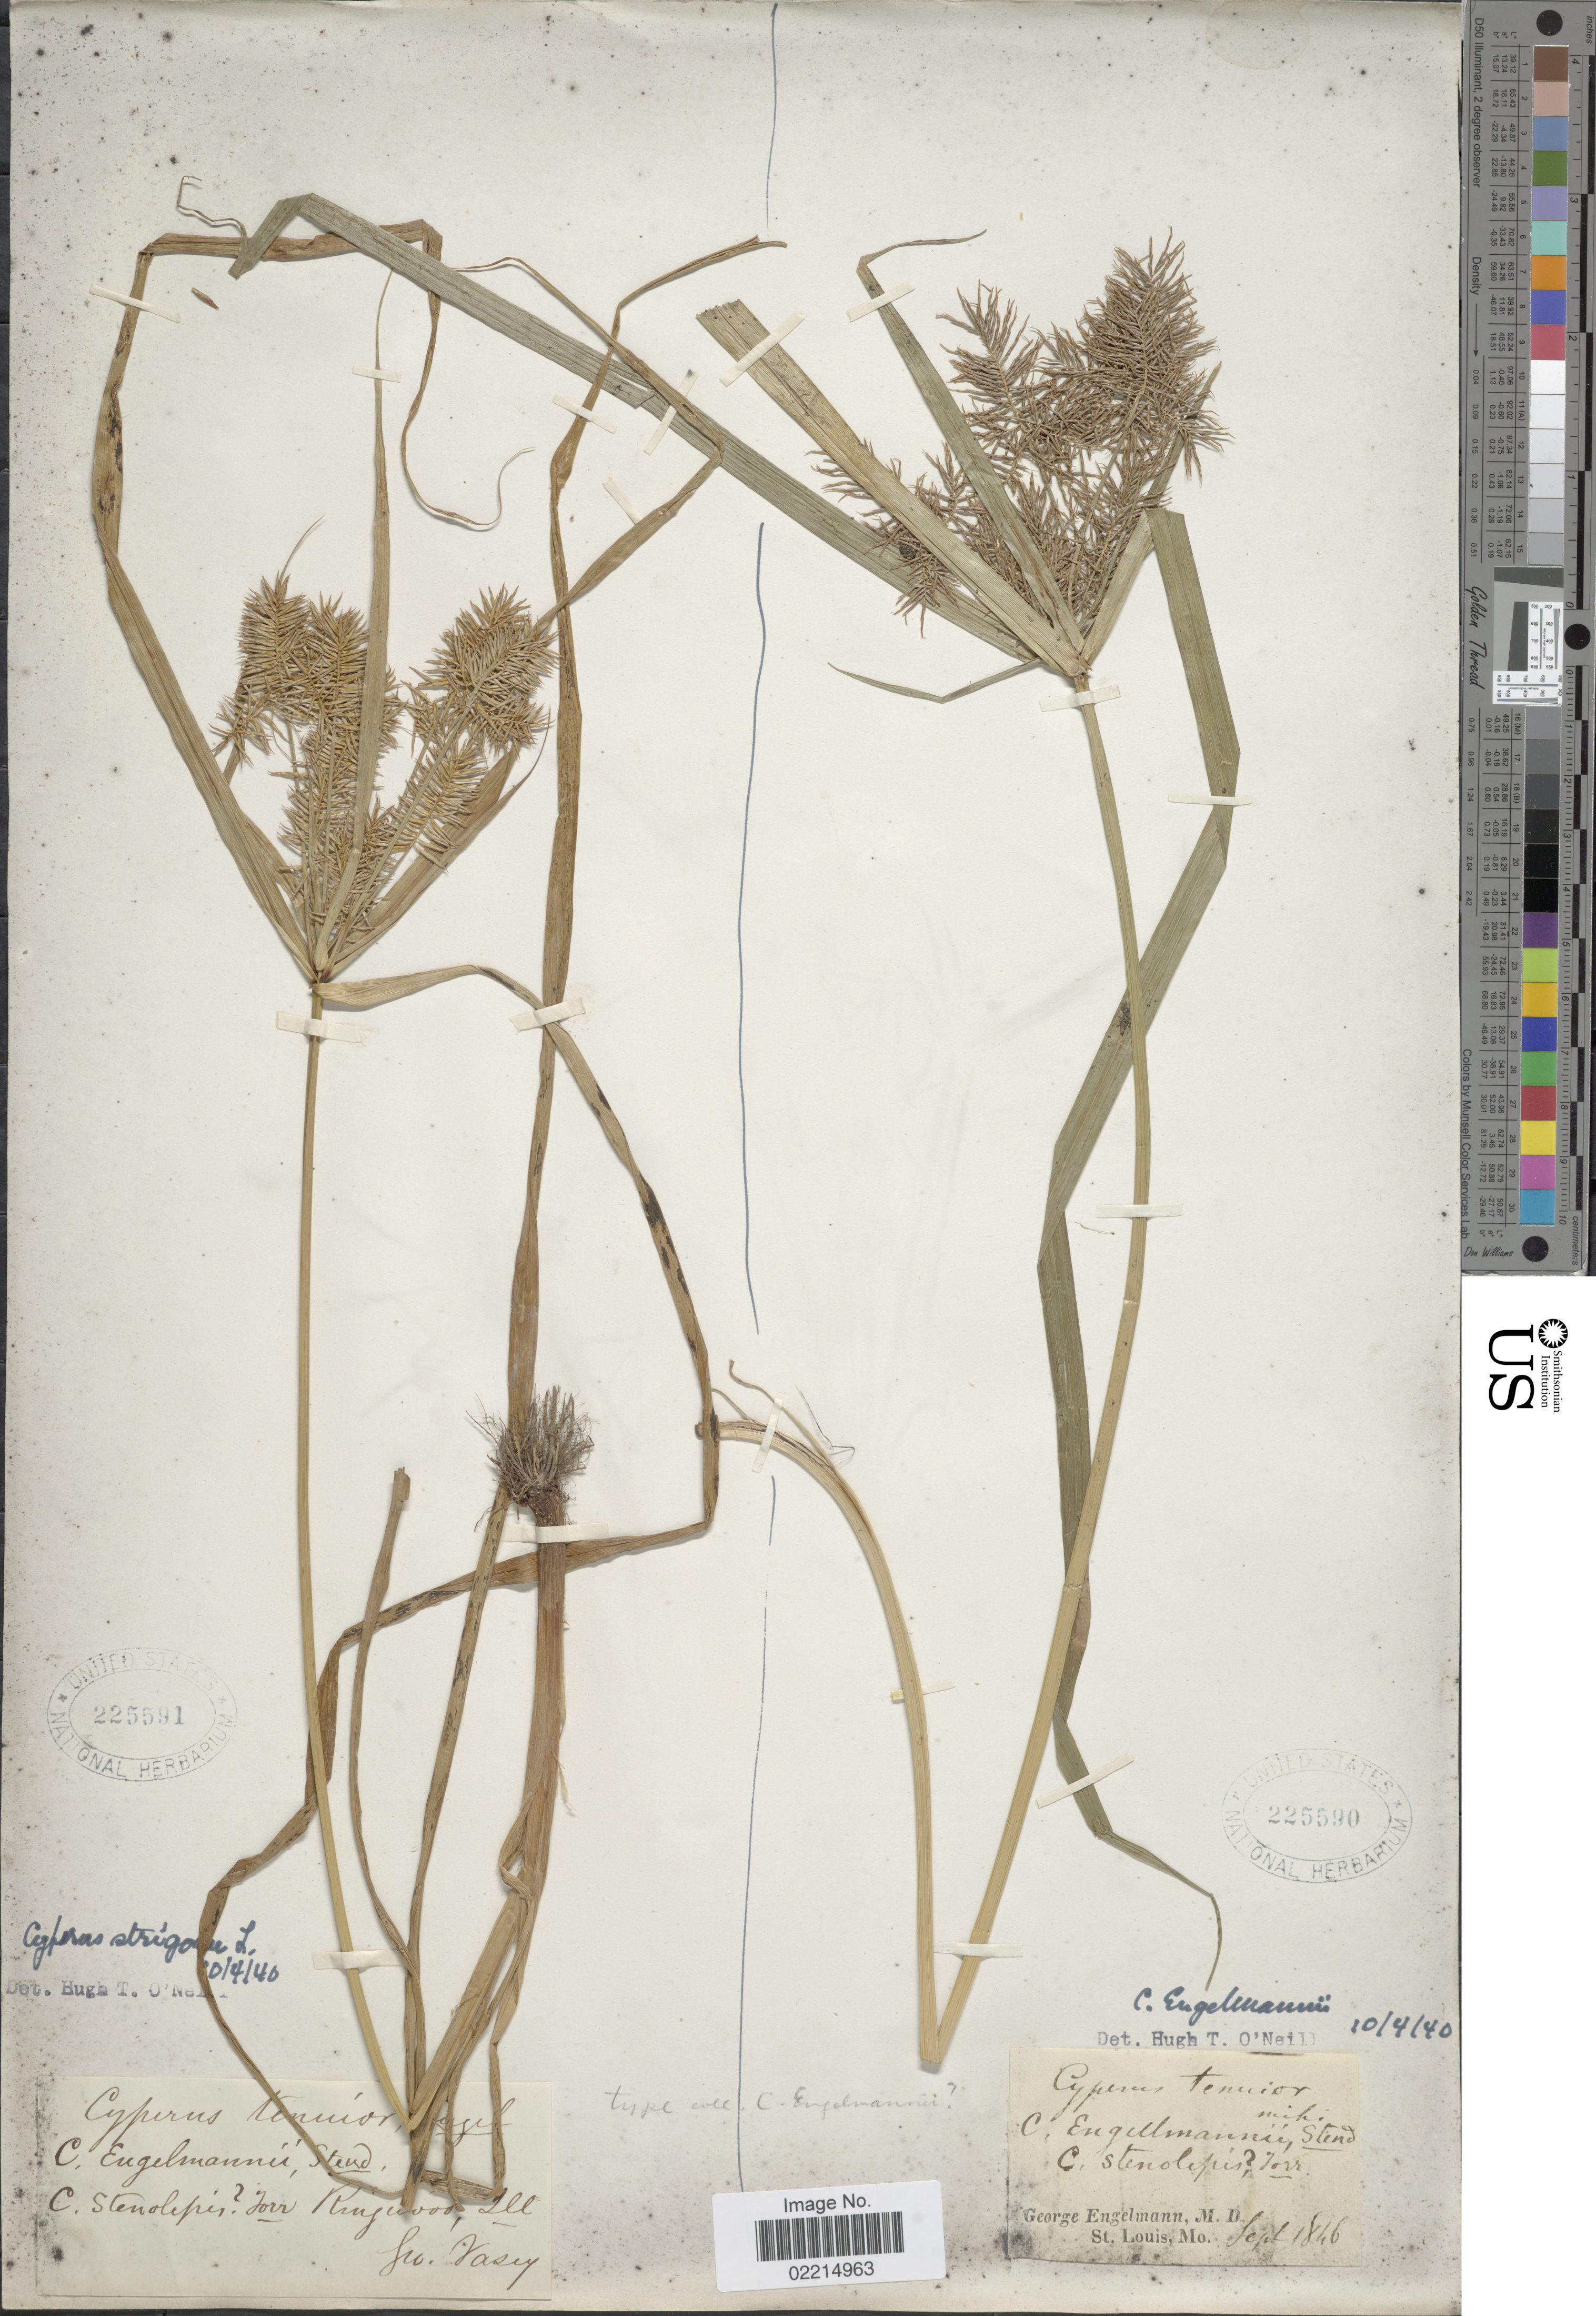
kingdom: Plantae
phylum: Tracheophyta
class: Liliopsida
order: Poales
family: Cyperaceae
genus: Cyperus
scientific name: Cyperus engelmannii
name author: Steud.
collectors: Vasey, --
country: United States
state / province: Illinois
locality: Ringwood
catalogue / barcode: US 225591-2